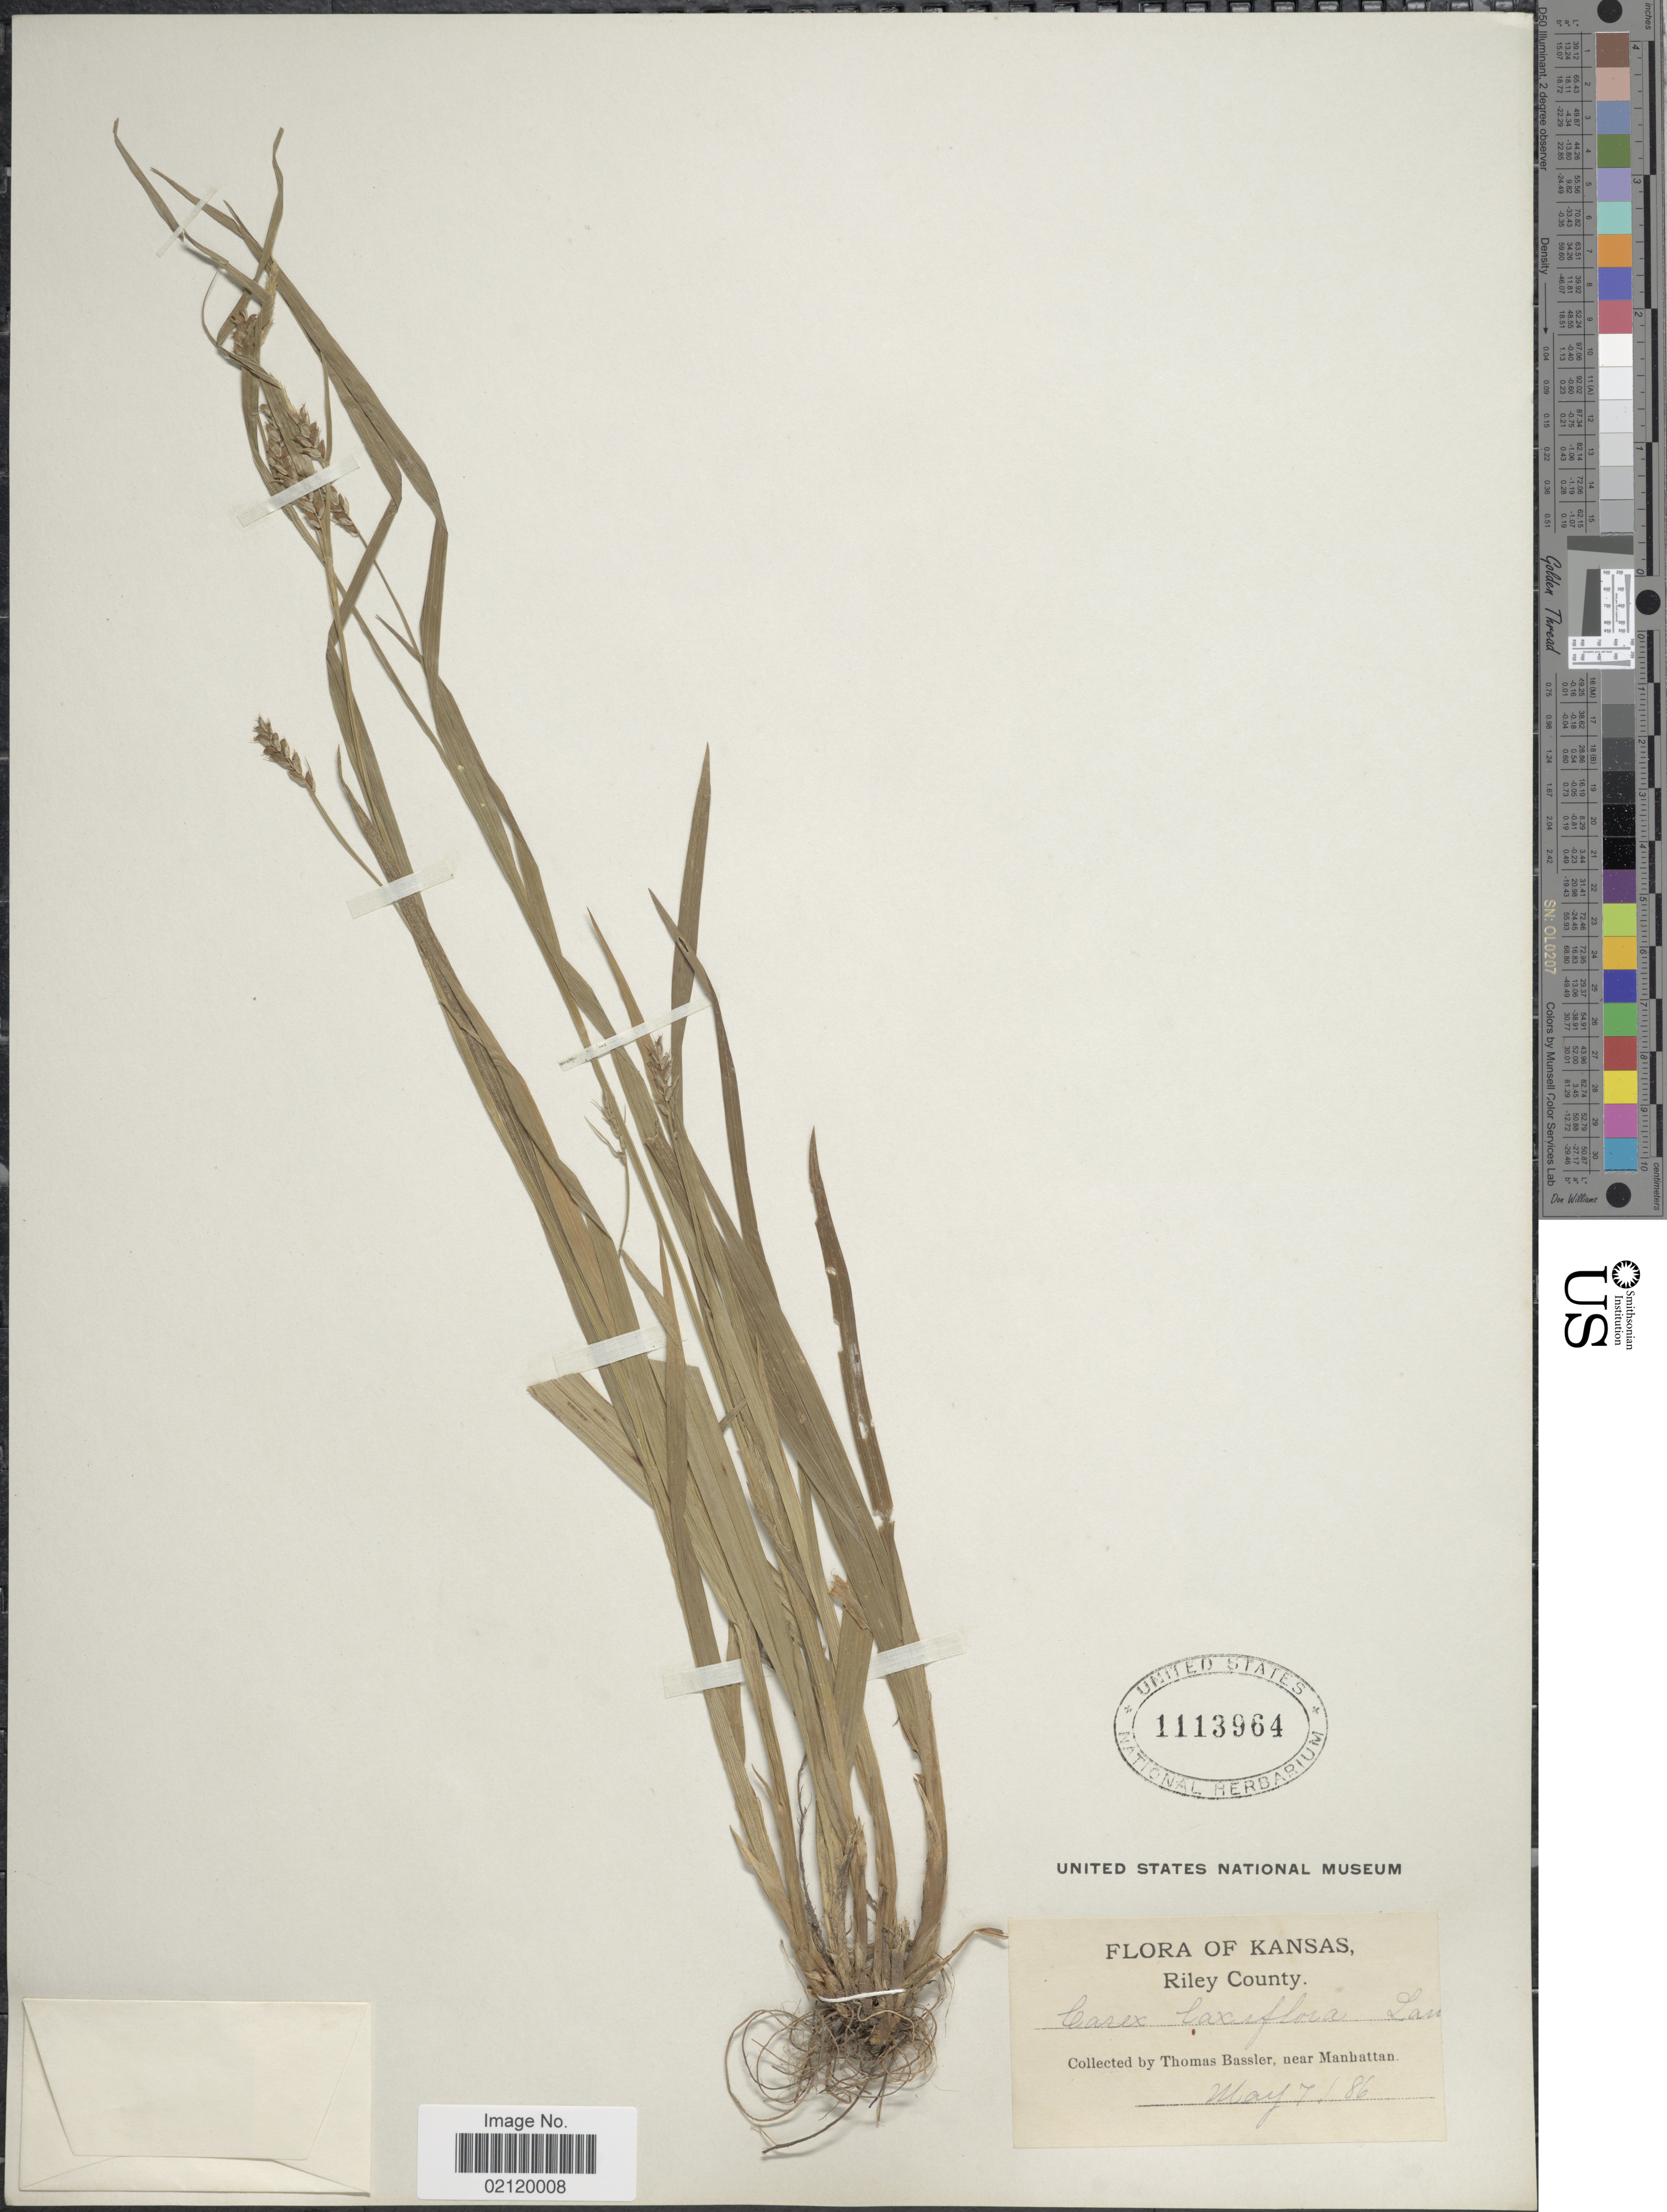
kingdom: Plantae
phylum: Tracheophyta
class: Liliopsida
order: Poales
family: Cyperaceae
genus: Carex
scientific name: Carex laxiflora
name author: Lam.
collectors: T. Bassler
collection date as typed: Transcribed d/m/y: 7/5/86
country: United States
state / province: Kansas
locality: Riley County, near Manhattan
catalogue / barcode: US 1113964